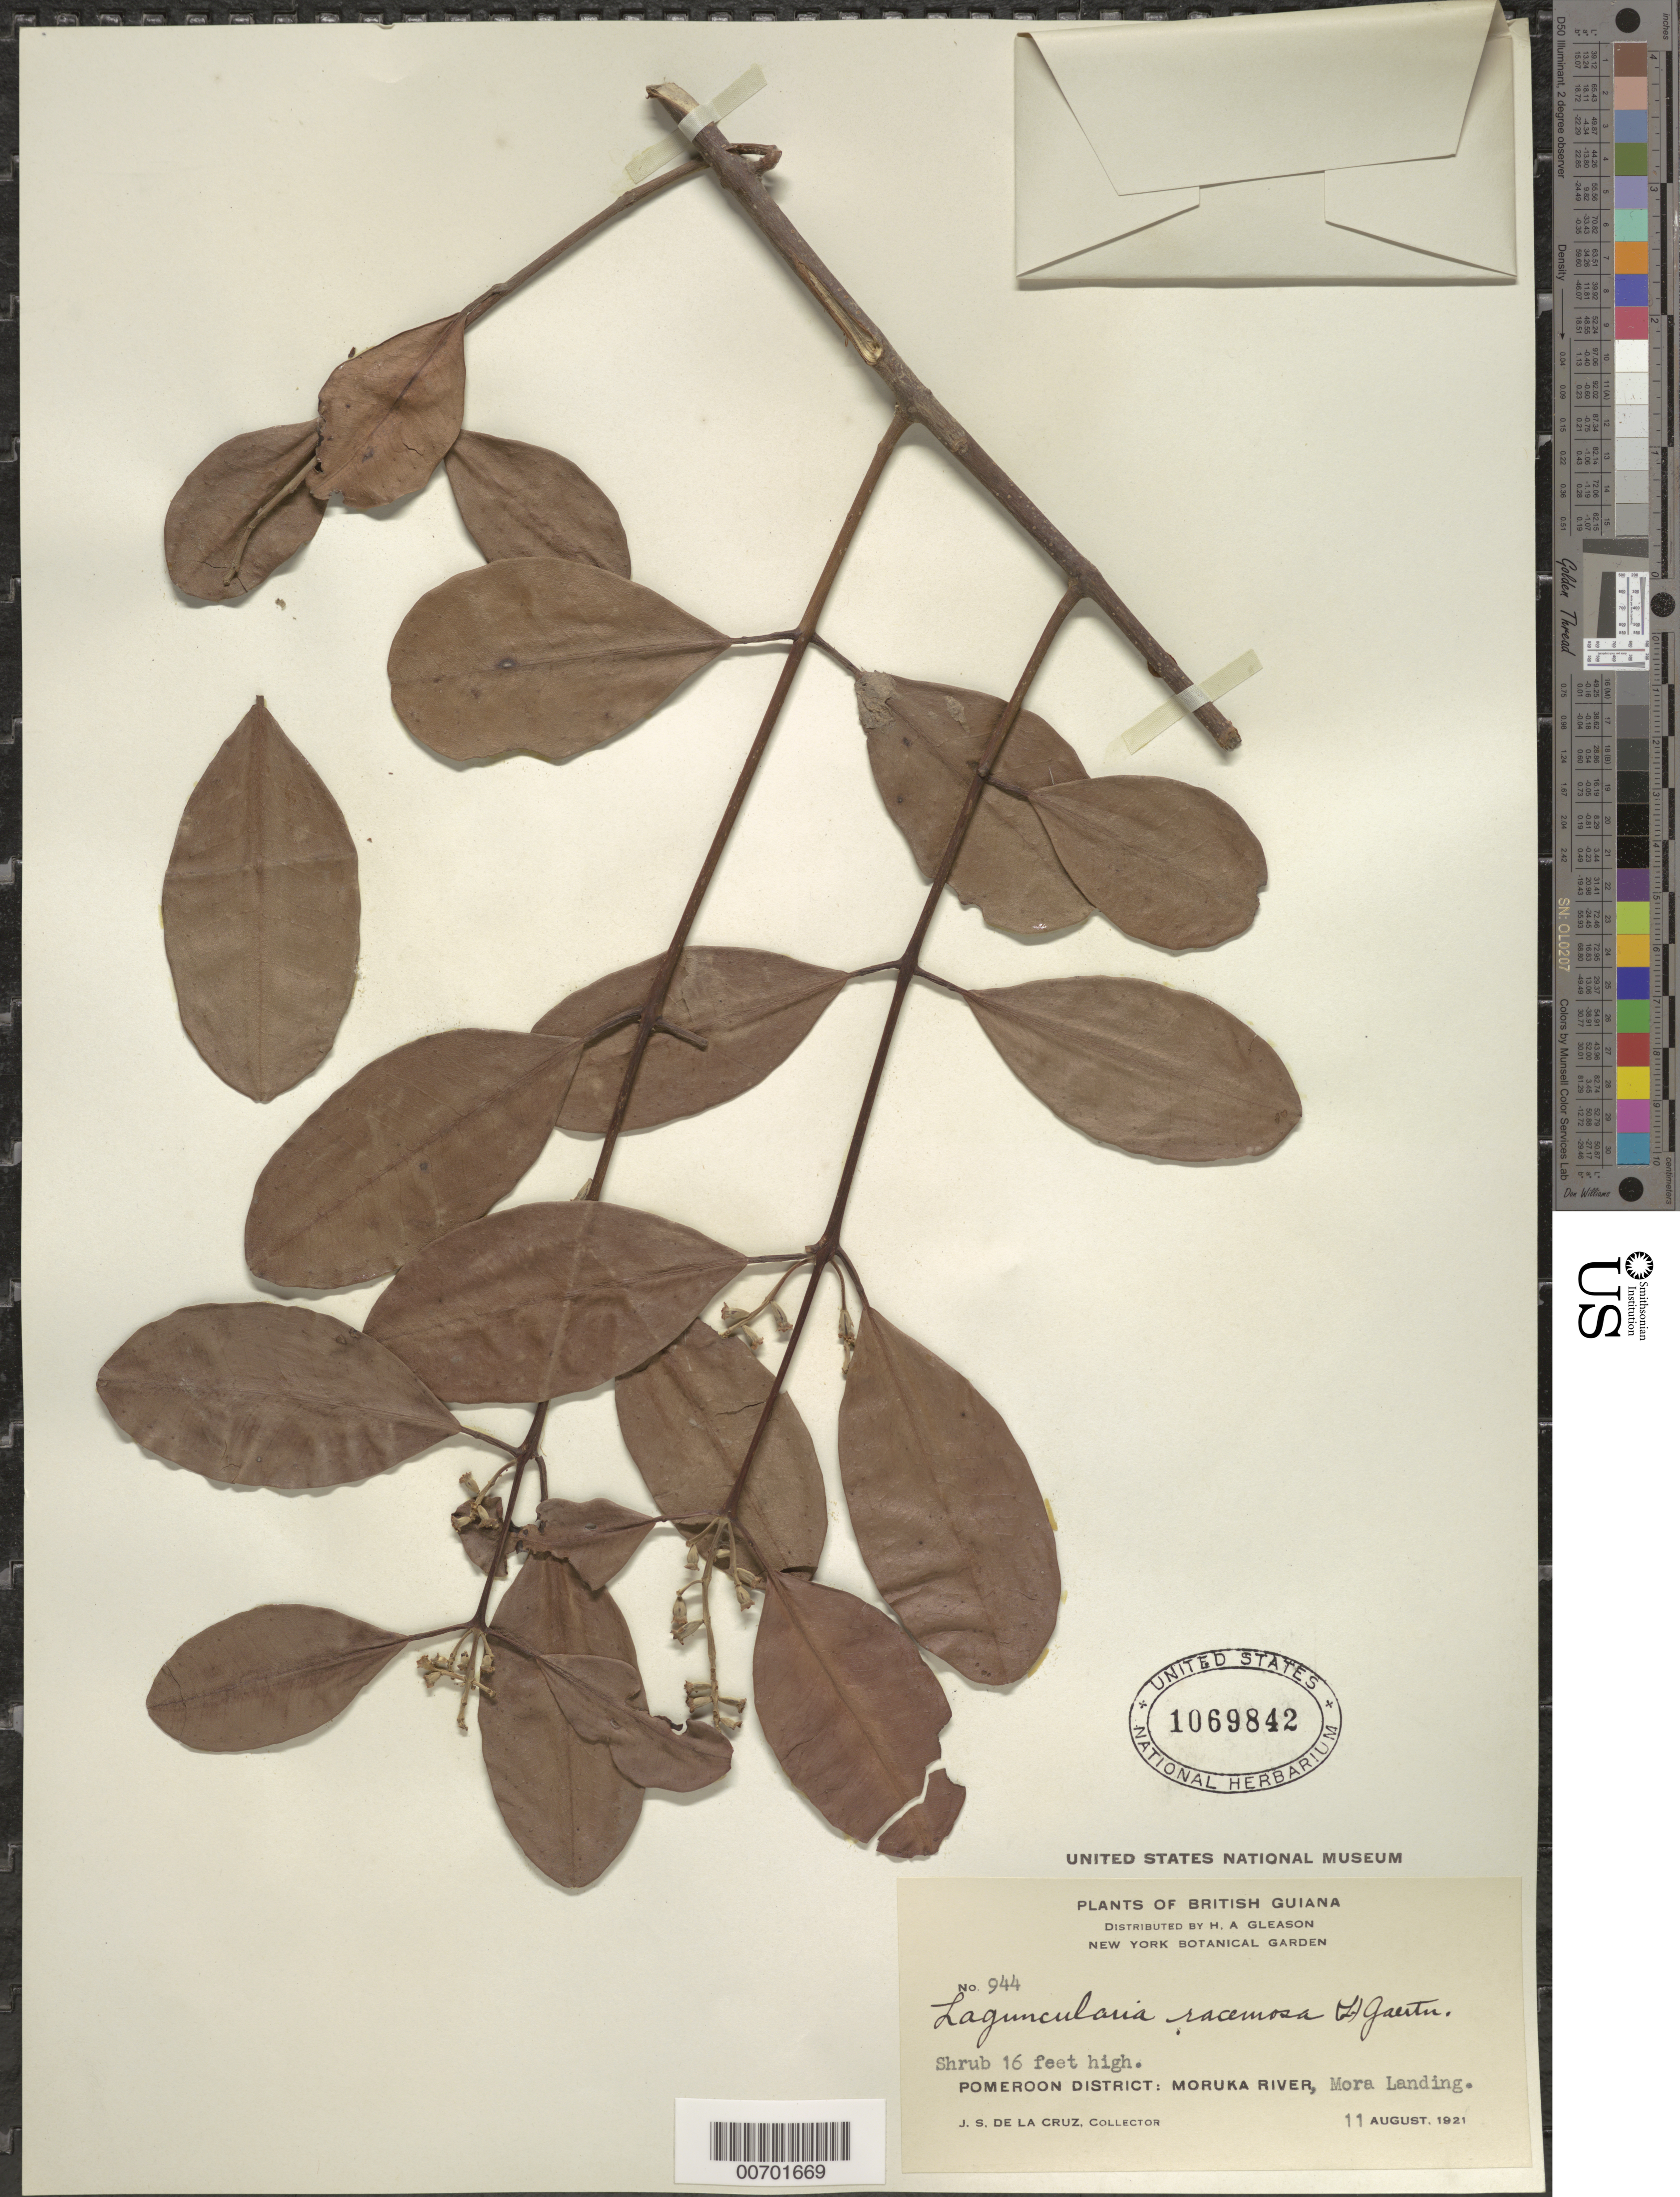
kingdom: Plantae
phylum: Tracheophyta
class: Magnoliopsida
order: Myrtales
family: Combretaceae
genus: Laguncularia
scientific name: Laguncularia racemosa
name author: (L.) C.F. Gaertn.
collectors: J. S. de la Cruz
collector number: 944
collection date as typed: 11-Aug-21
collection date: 1921-08-11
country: Guyana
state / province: Barima-Waini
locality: Mora Landing, Moruka R., Pomeroon Dist.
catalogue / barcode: US 1069842